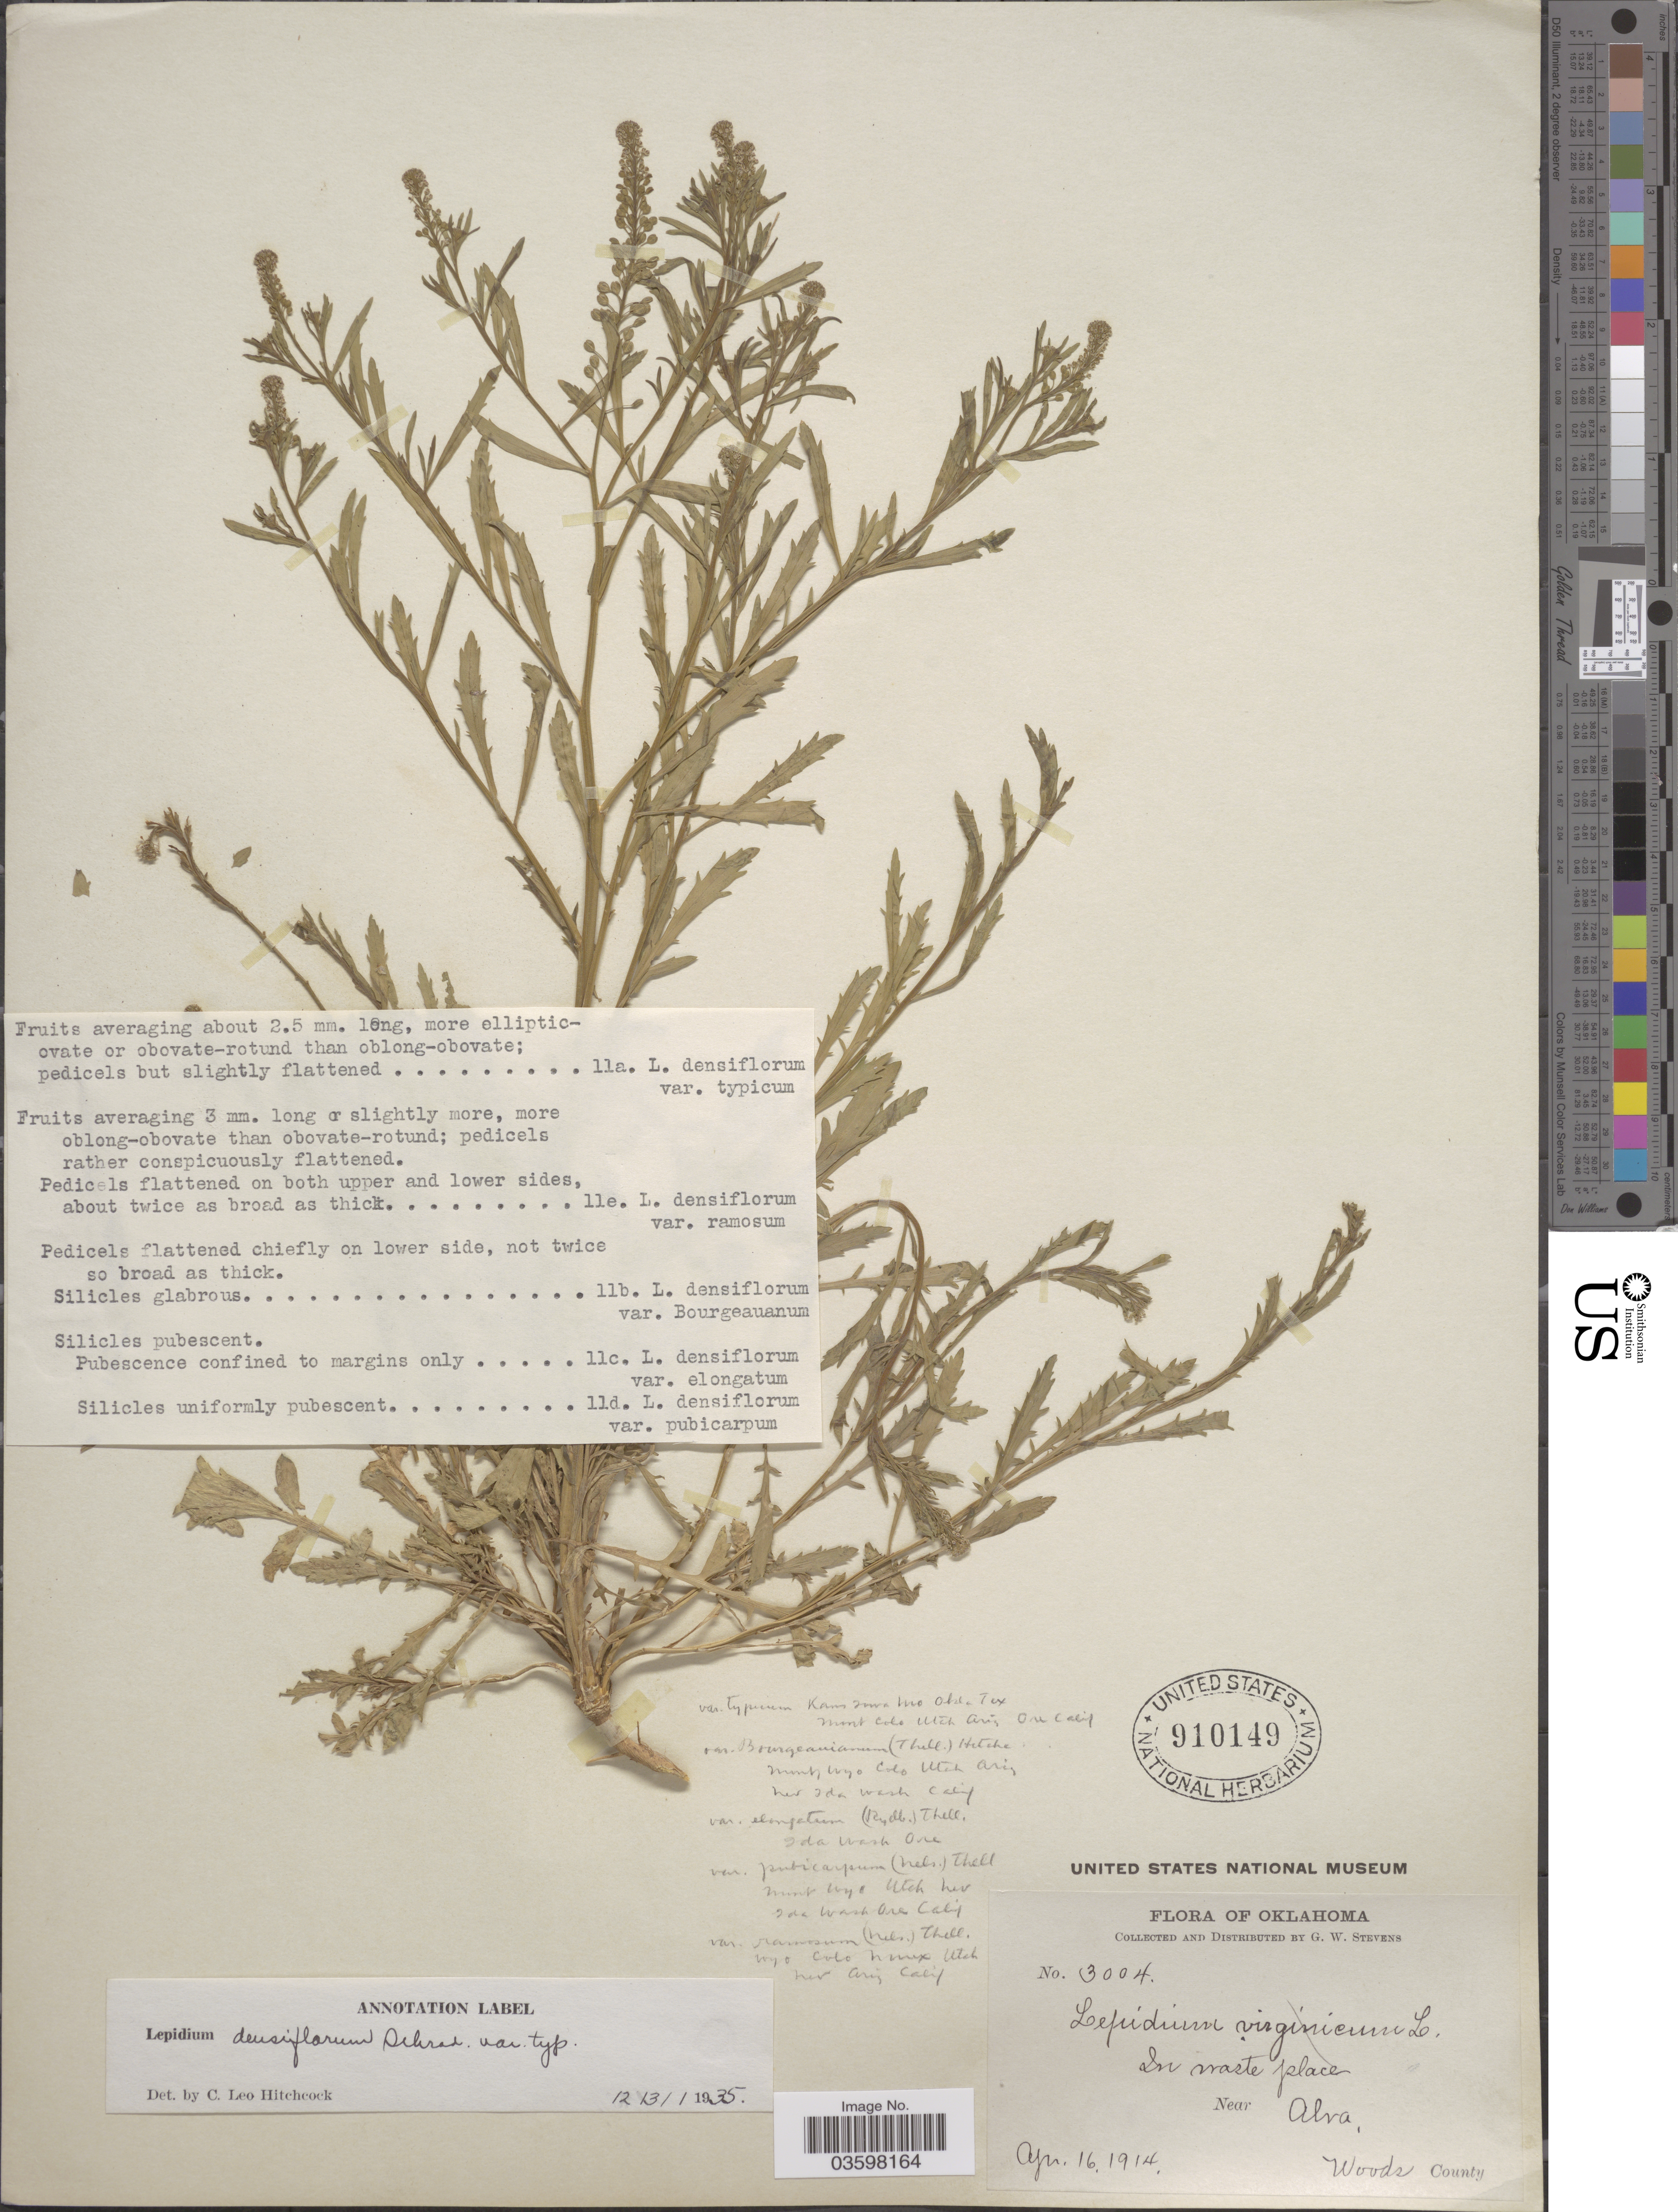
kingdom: Plantae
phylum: Tracheophyta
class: Magnoliopsida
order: Brassicales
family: Brassicaceae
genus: Lepidium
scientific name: Lepidium densiflorum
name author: Schrad.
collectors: G. W. Stevens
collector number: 3004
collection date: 1914-04-16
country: United States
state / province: Oklahoma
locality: Near Alva, Woods County.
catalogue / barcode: US 910149